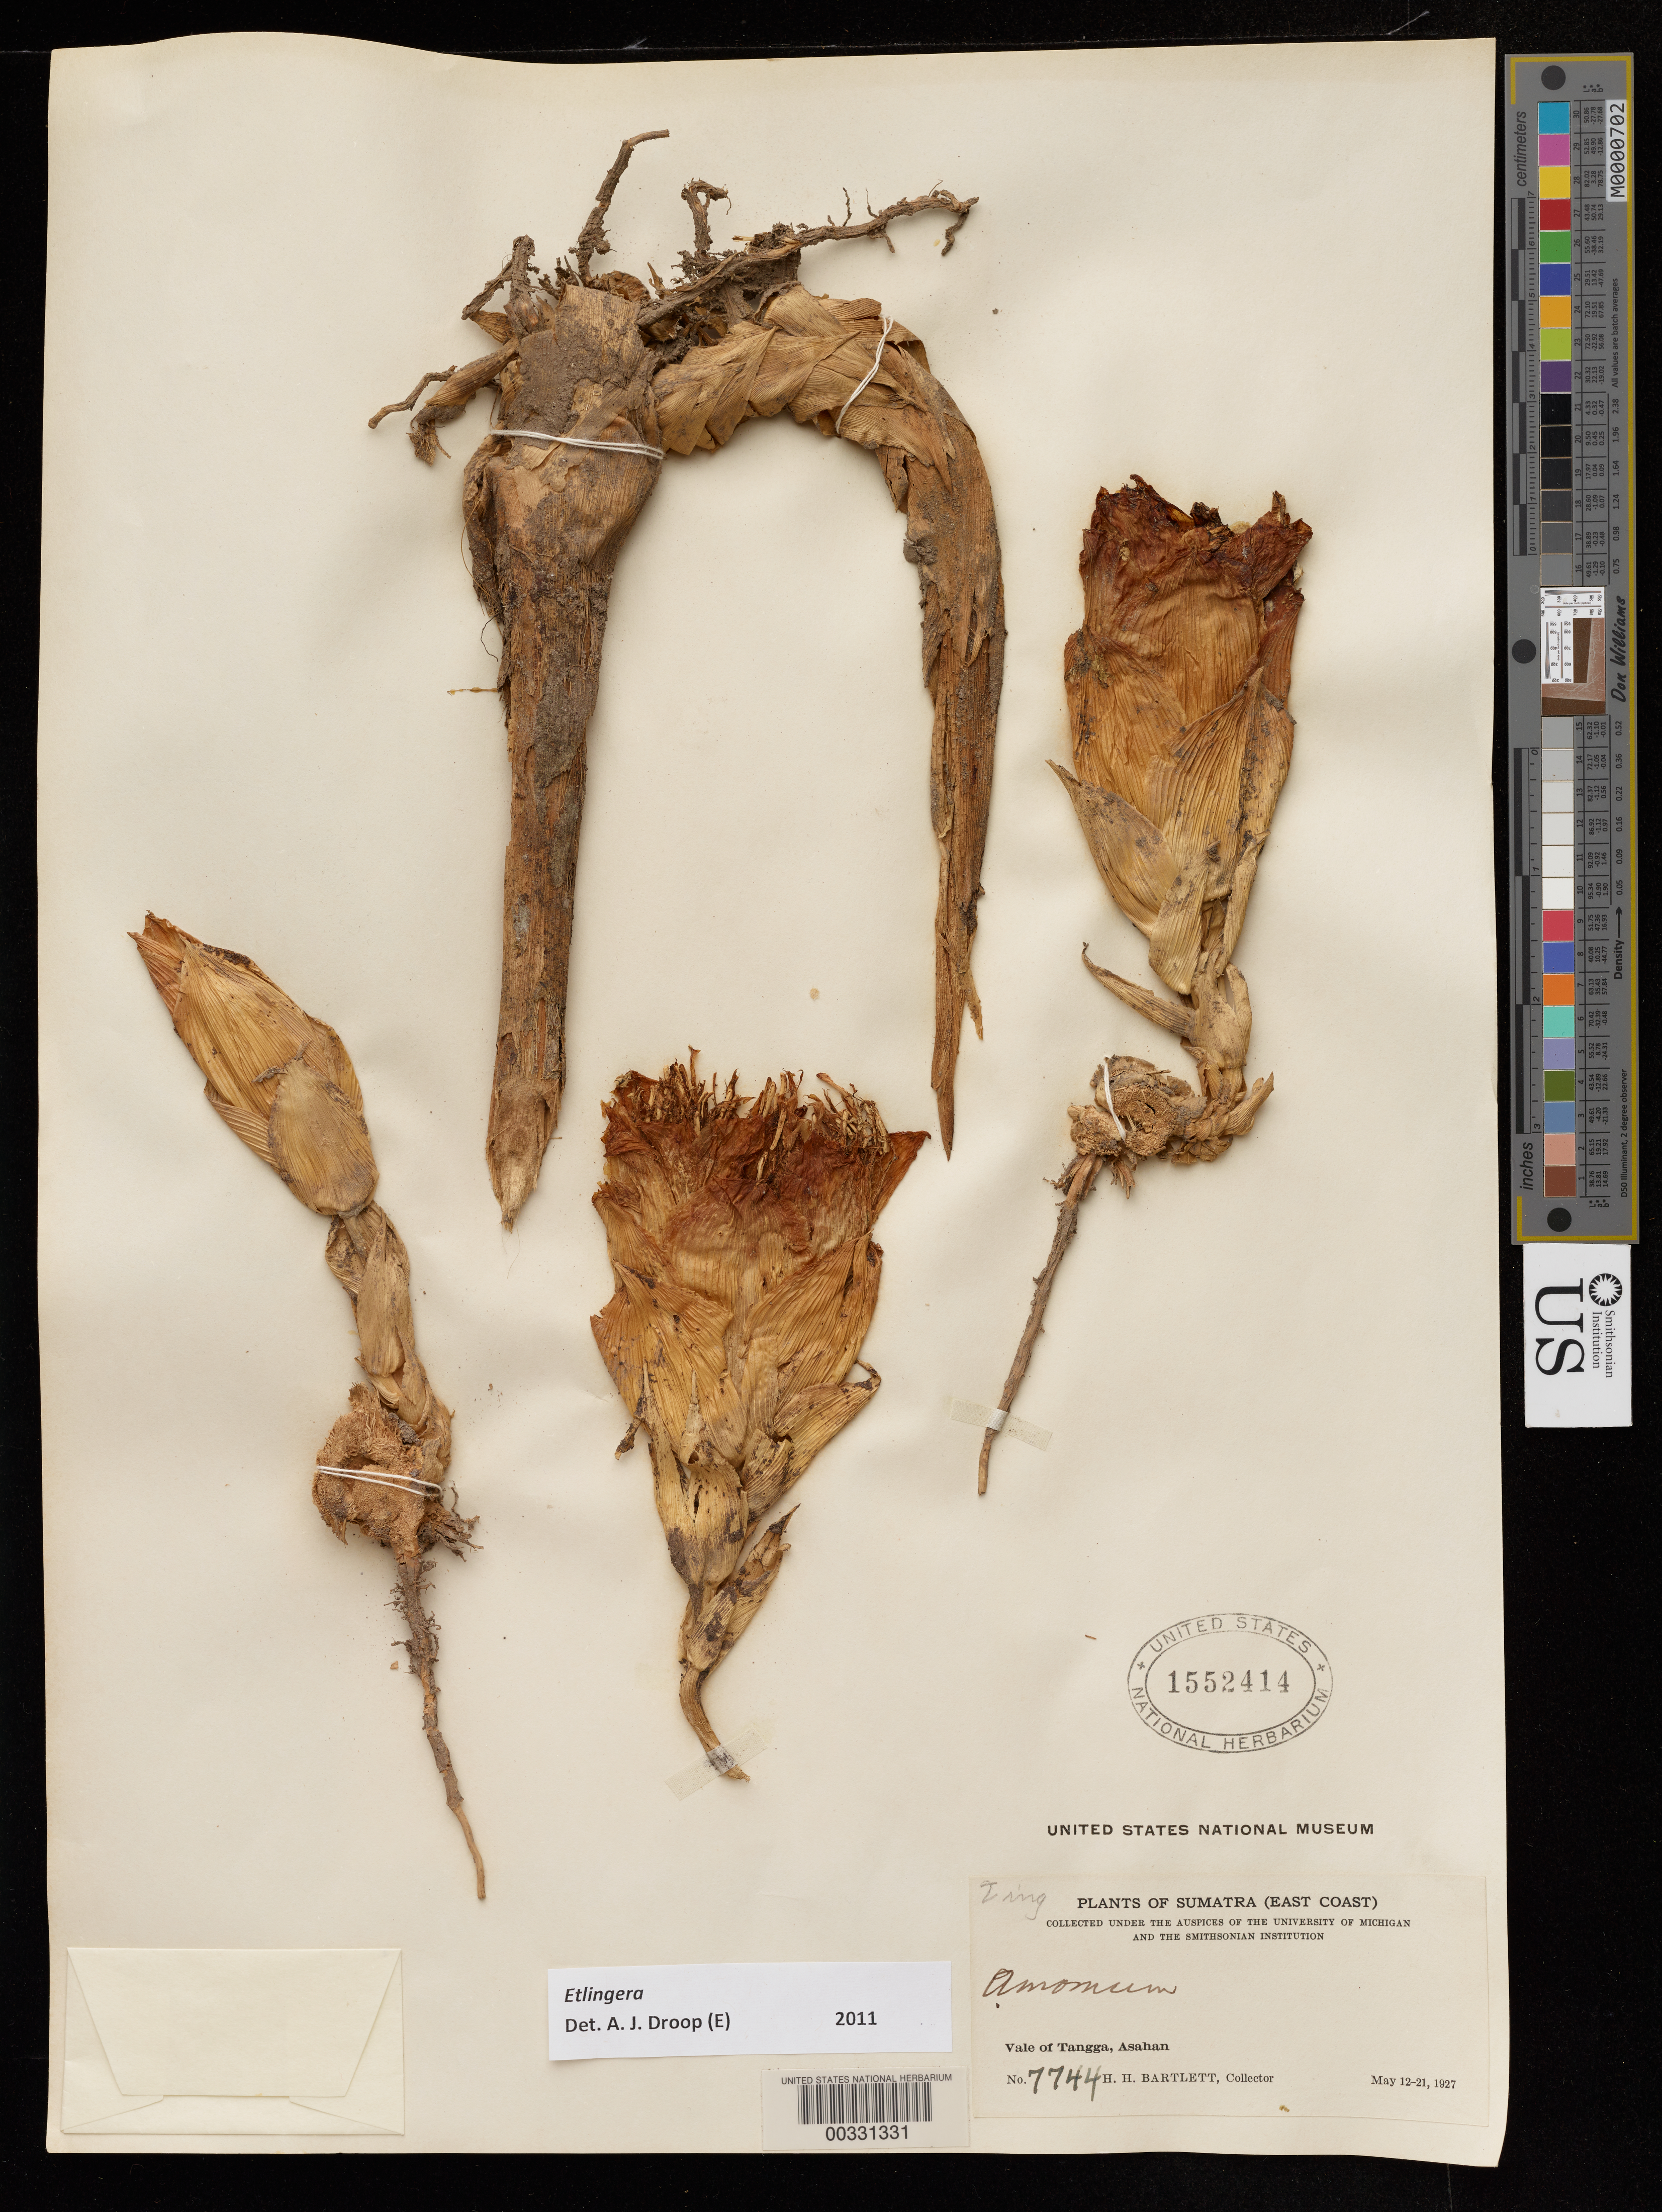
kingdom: Plantae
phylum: Tracheophyta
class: Liliopsida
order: Zingiberales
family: Zingiberaceae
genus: Etlingera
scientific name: Etlingera sp.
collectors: H. H. Bartlett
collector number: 7744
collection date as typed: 12 May 1927 to 21 May 1927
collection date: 1927-05-12/1927-05-21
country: Indonesia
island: Sumatra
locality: Vale of tangga, asahan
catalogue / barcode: US 1552414